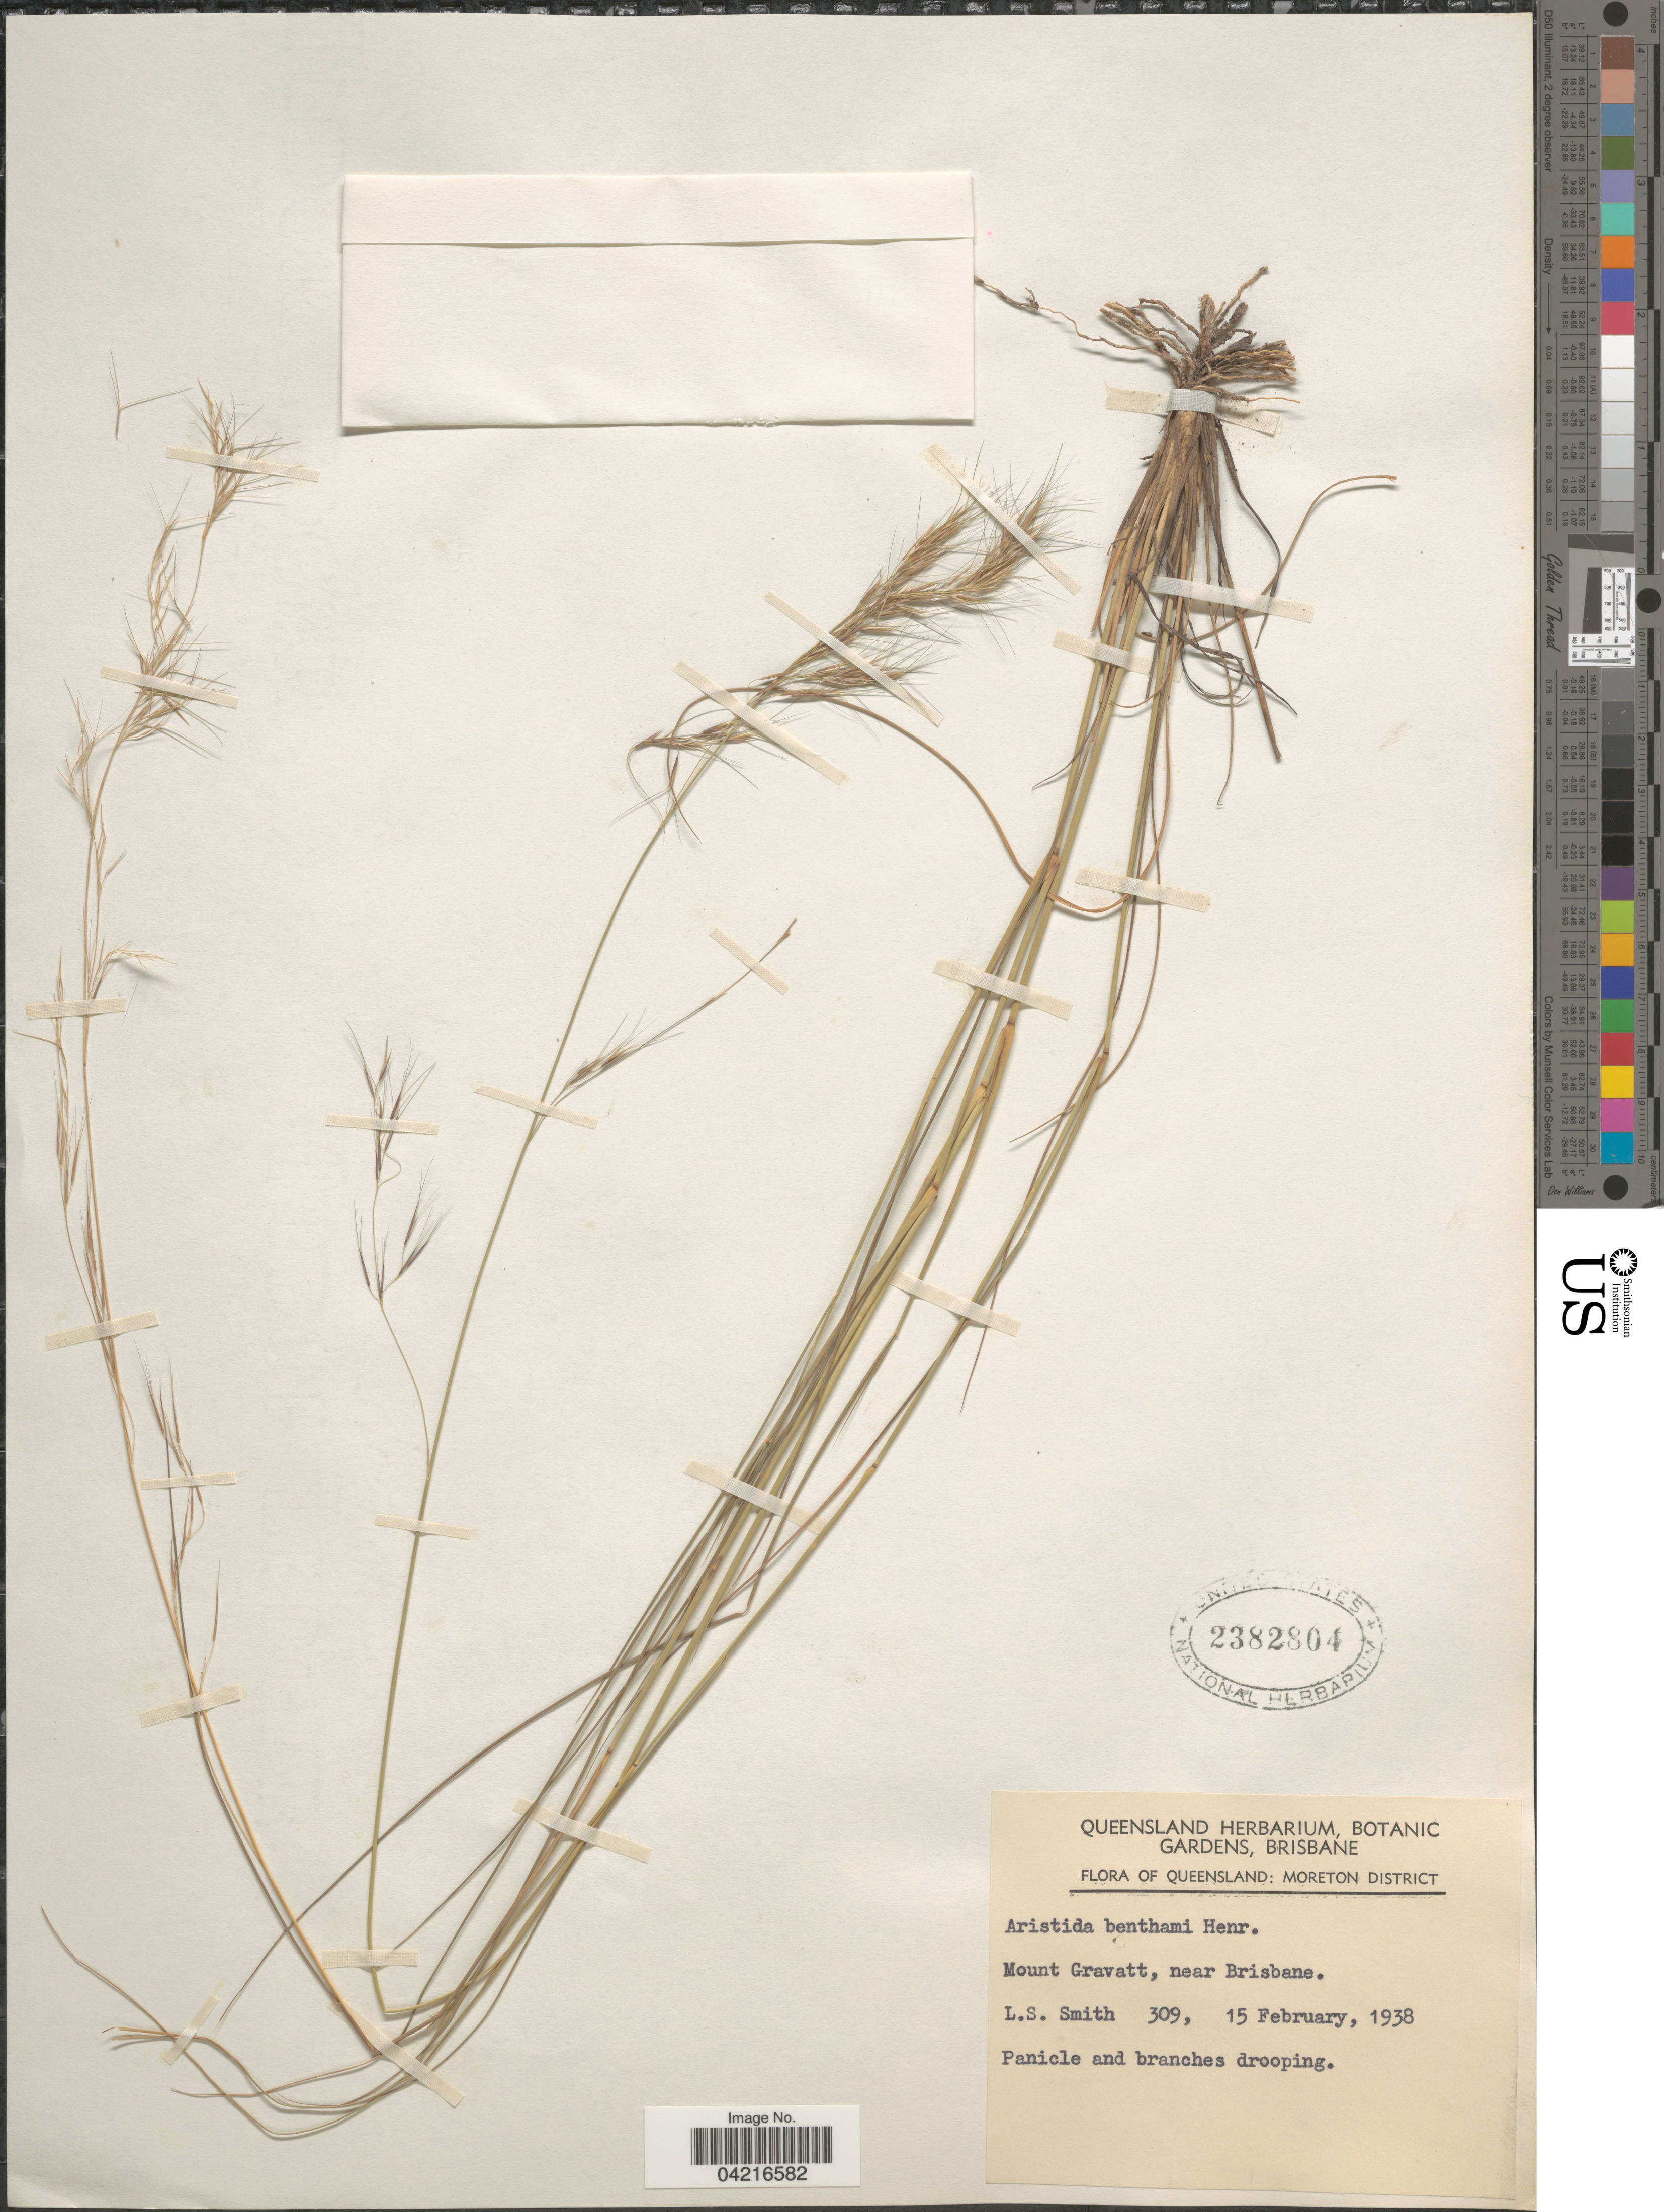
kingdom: Plantae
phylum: Tracheophyta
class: Liliopsida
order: Poales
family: Poaceae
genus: Aristida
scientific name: Aristida benthamii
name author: Henr.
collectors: L. Smith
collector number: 309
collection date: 1938-02-15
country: Australia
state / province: Queensland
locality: Moreton District. Mount Gravatt, near Brisbane.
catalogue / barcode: US 2382804